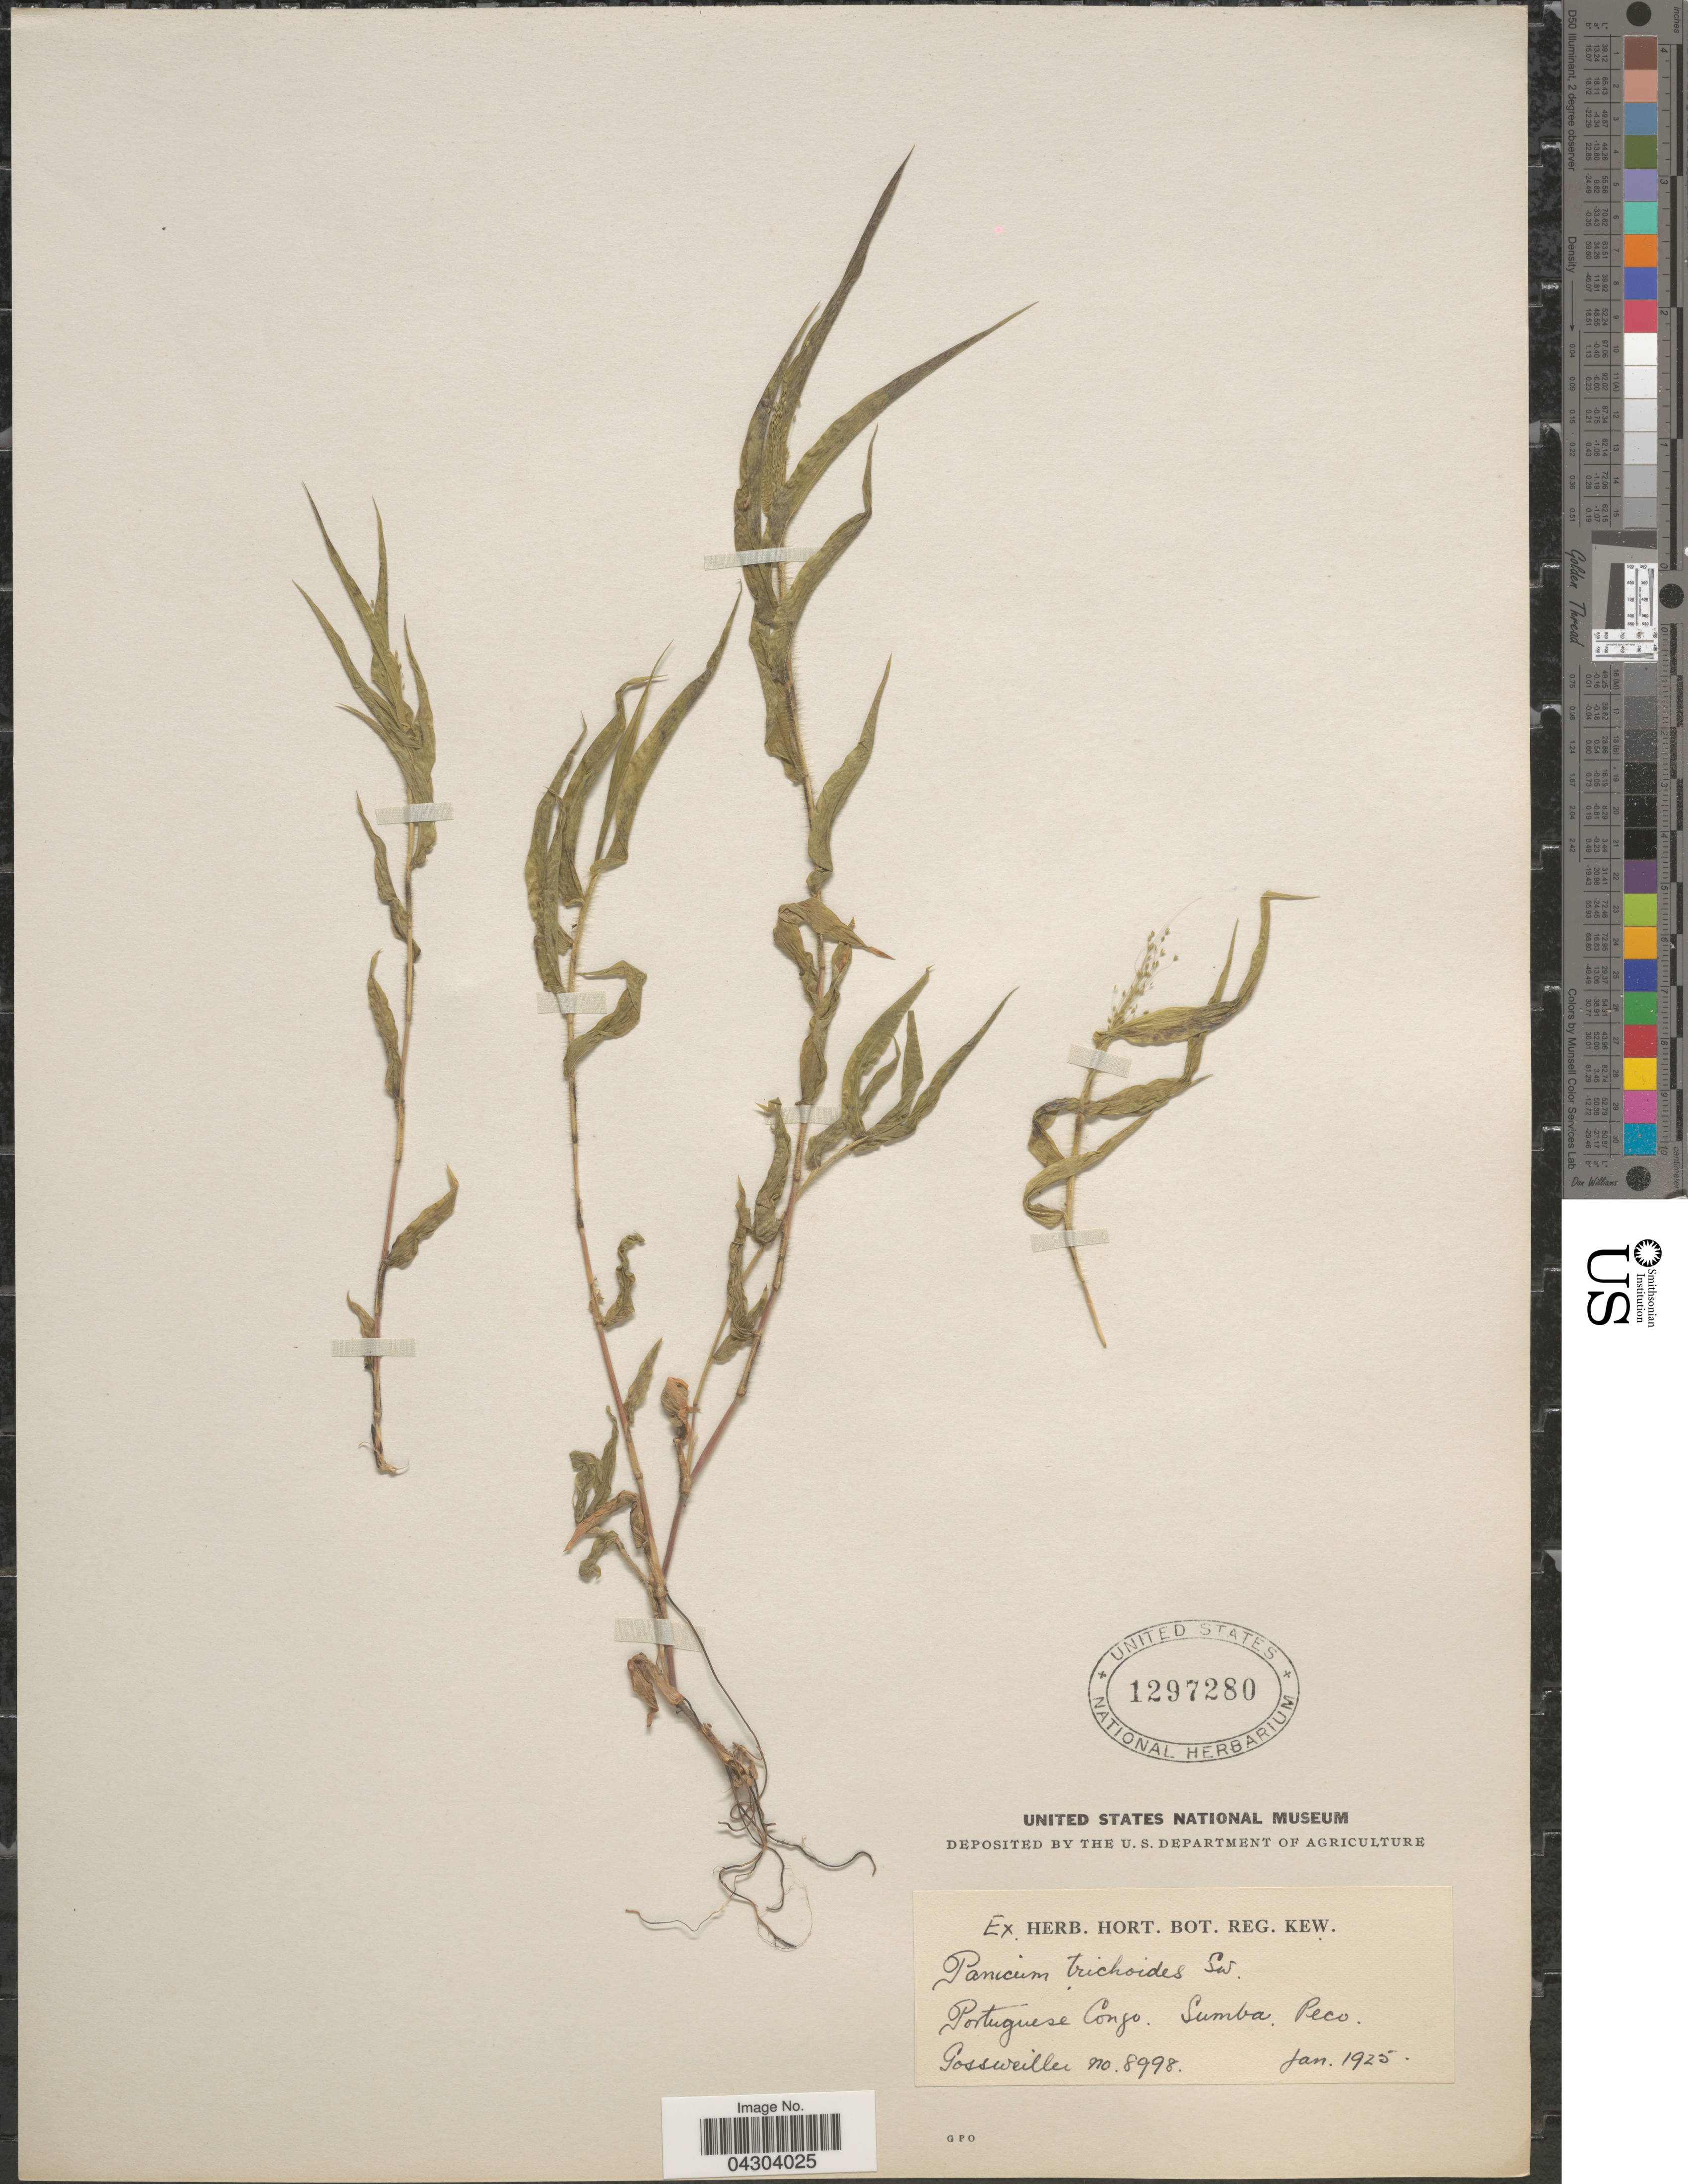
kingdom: Plantae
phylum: Tracheophyta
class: Liliopsida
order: Poales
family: Poaceae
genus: Panicum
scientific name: Panicum trichoides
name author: Sw.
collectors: -. Gossweiler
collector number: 8998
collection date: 1925-01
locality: Portuguese Congo. Sumba. Peco.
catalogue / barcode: US 1297280